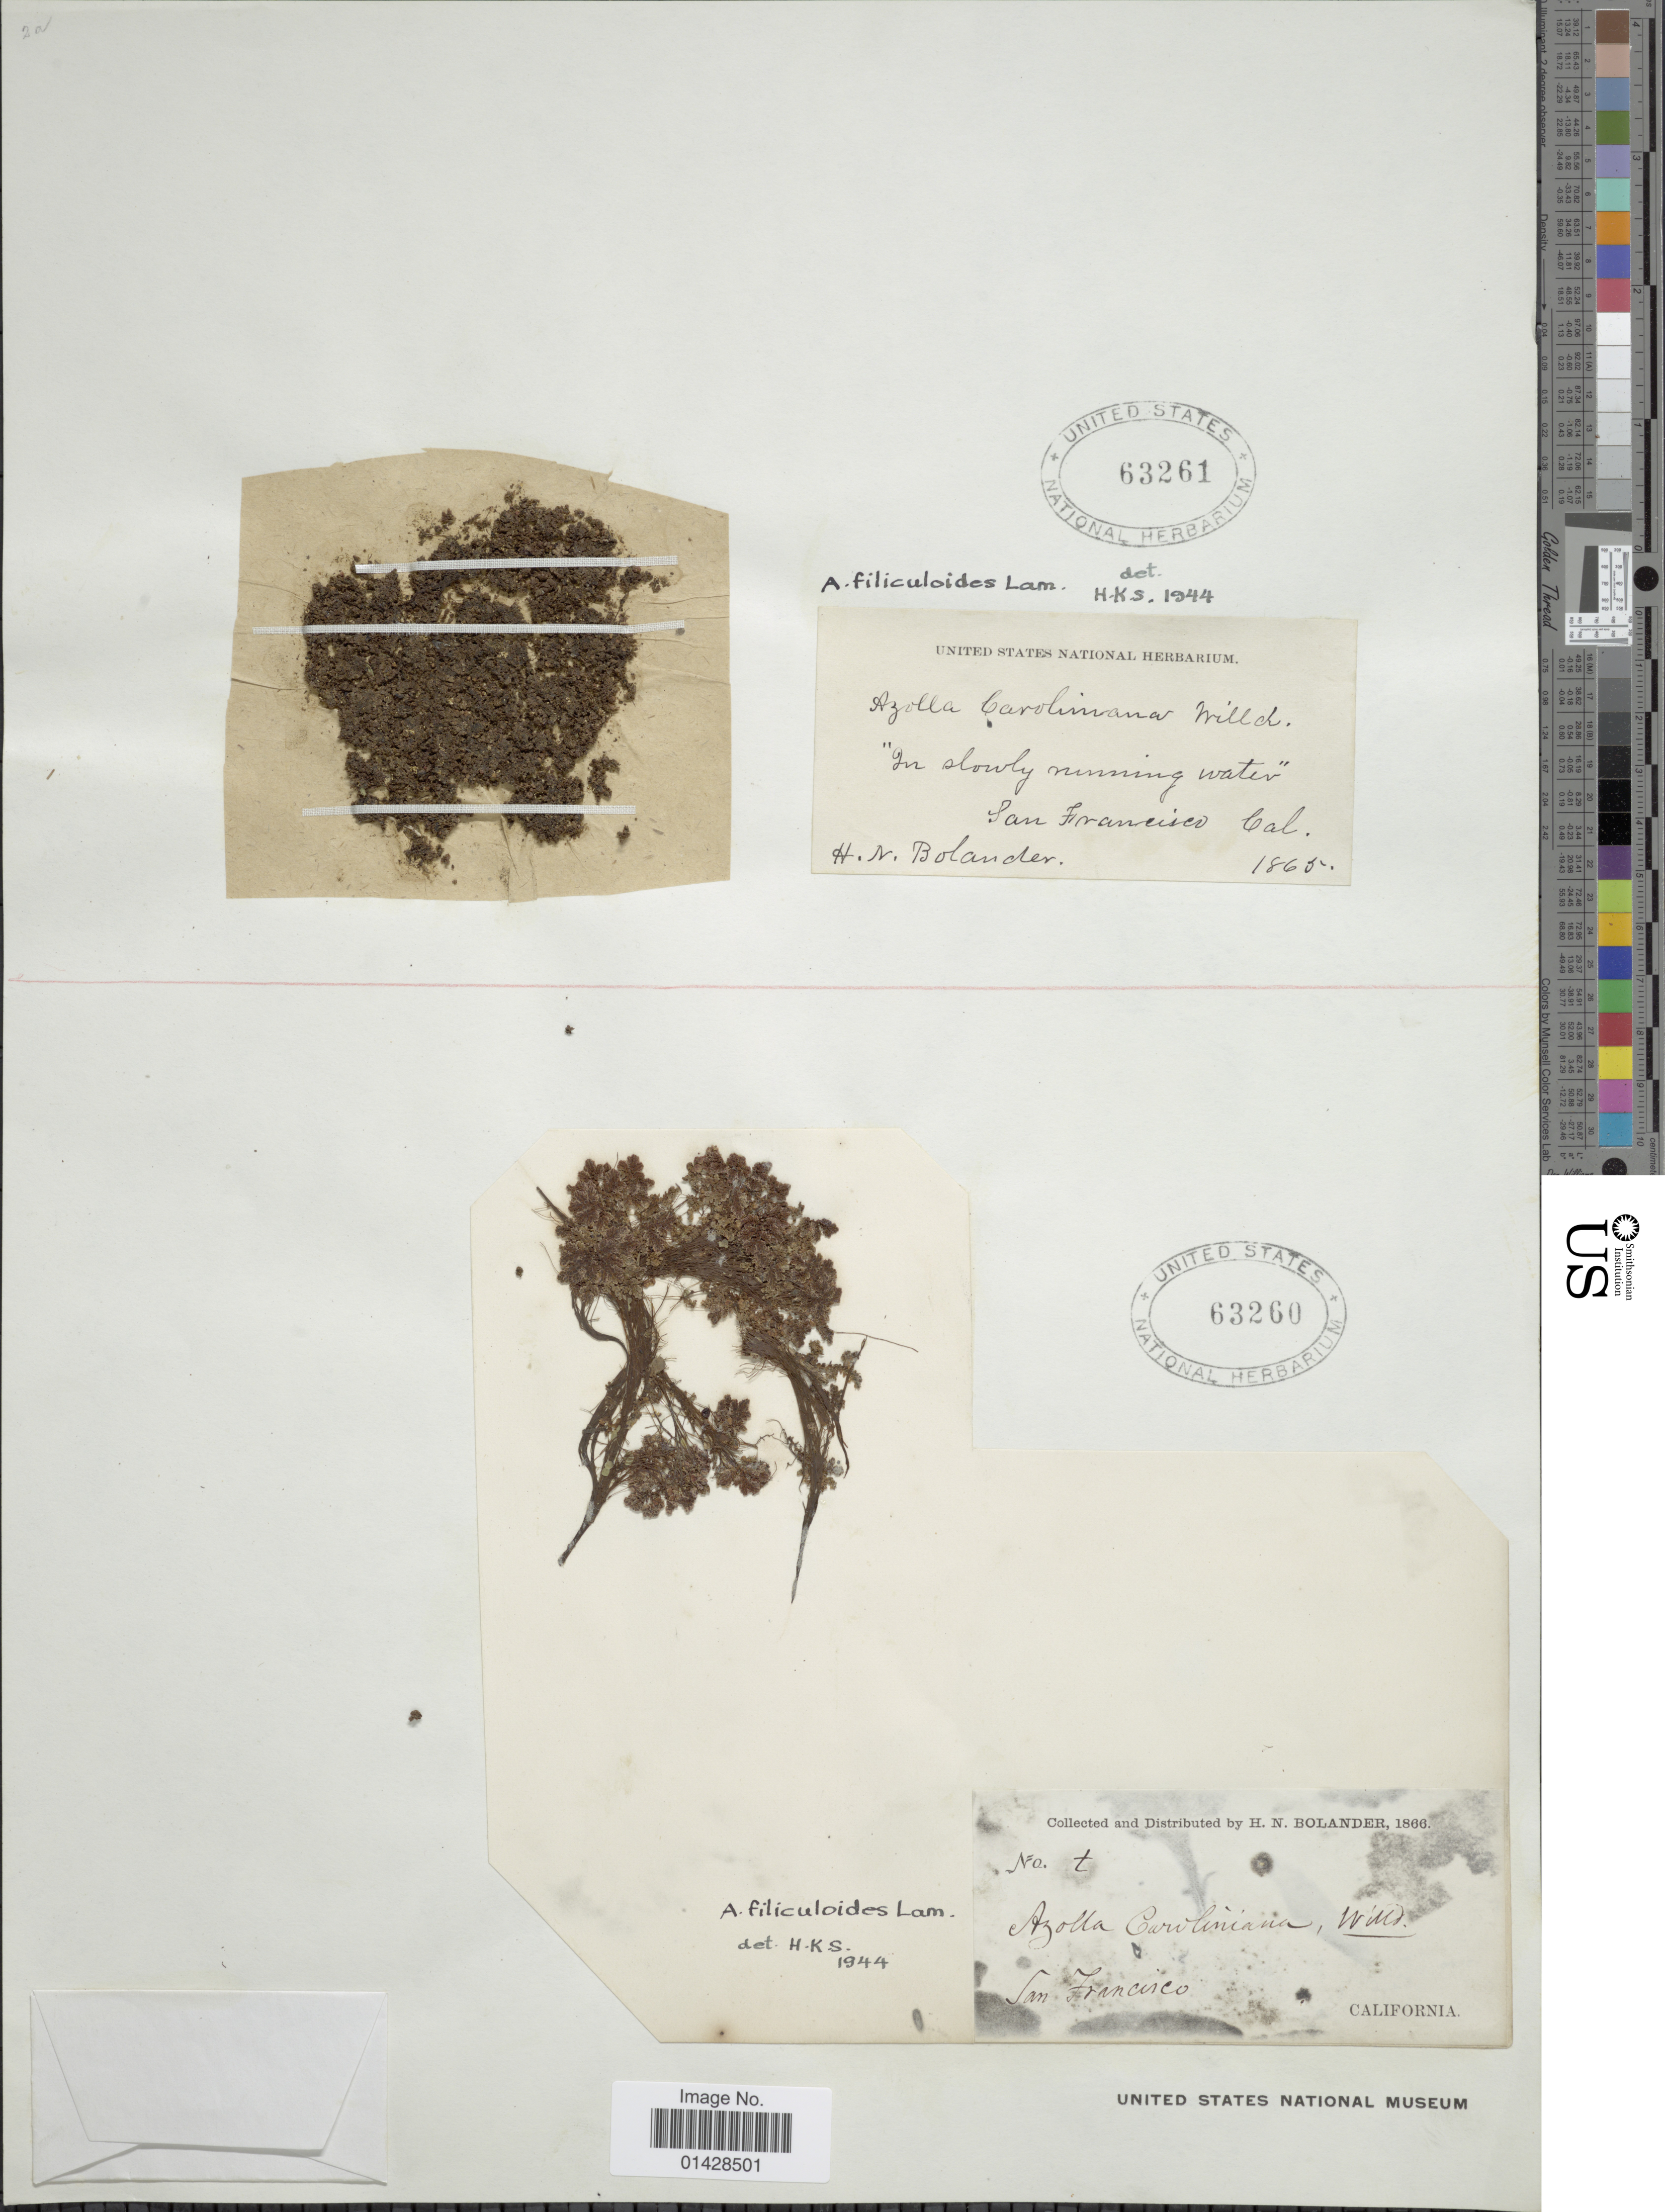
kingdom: Plantae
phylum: Tracheophyta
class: Polypodiopsida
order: Salviniales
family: Salviniaceae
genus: Azolla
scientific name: Azolla filiculoides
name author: Lam.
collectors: H. Bolander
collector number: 7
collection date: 1866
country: United States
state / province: California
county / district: San Francisco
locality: San Francisco.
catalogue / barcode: US 63260-2